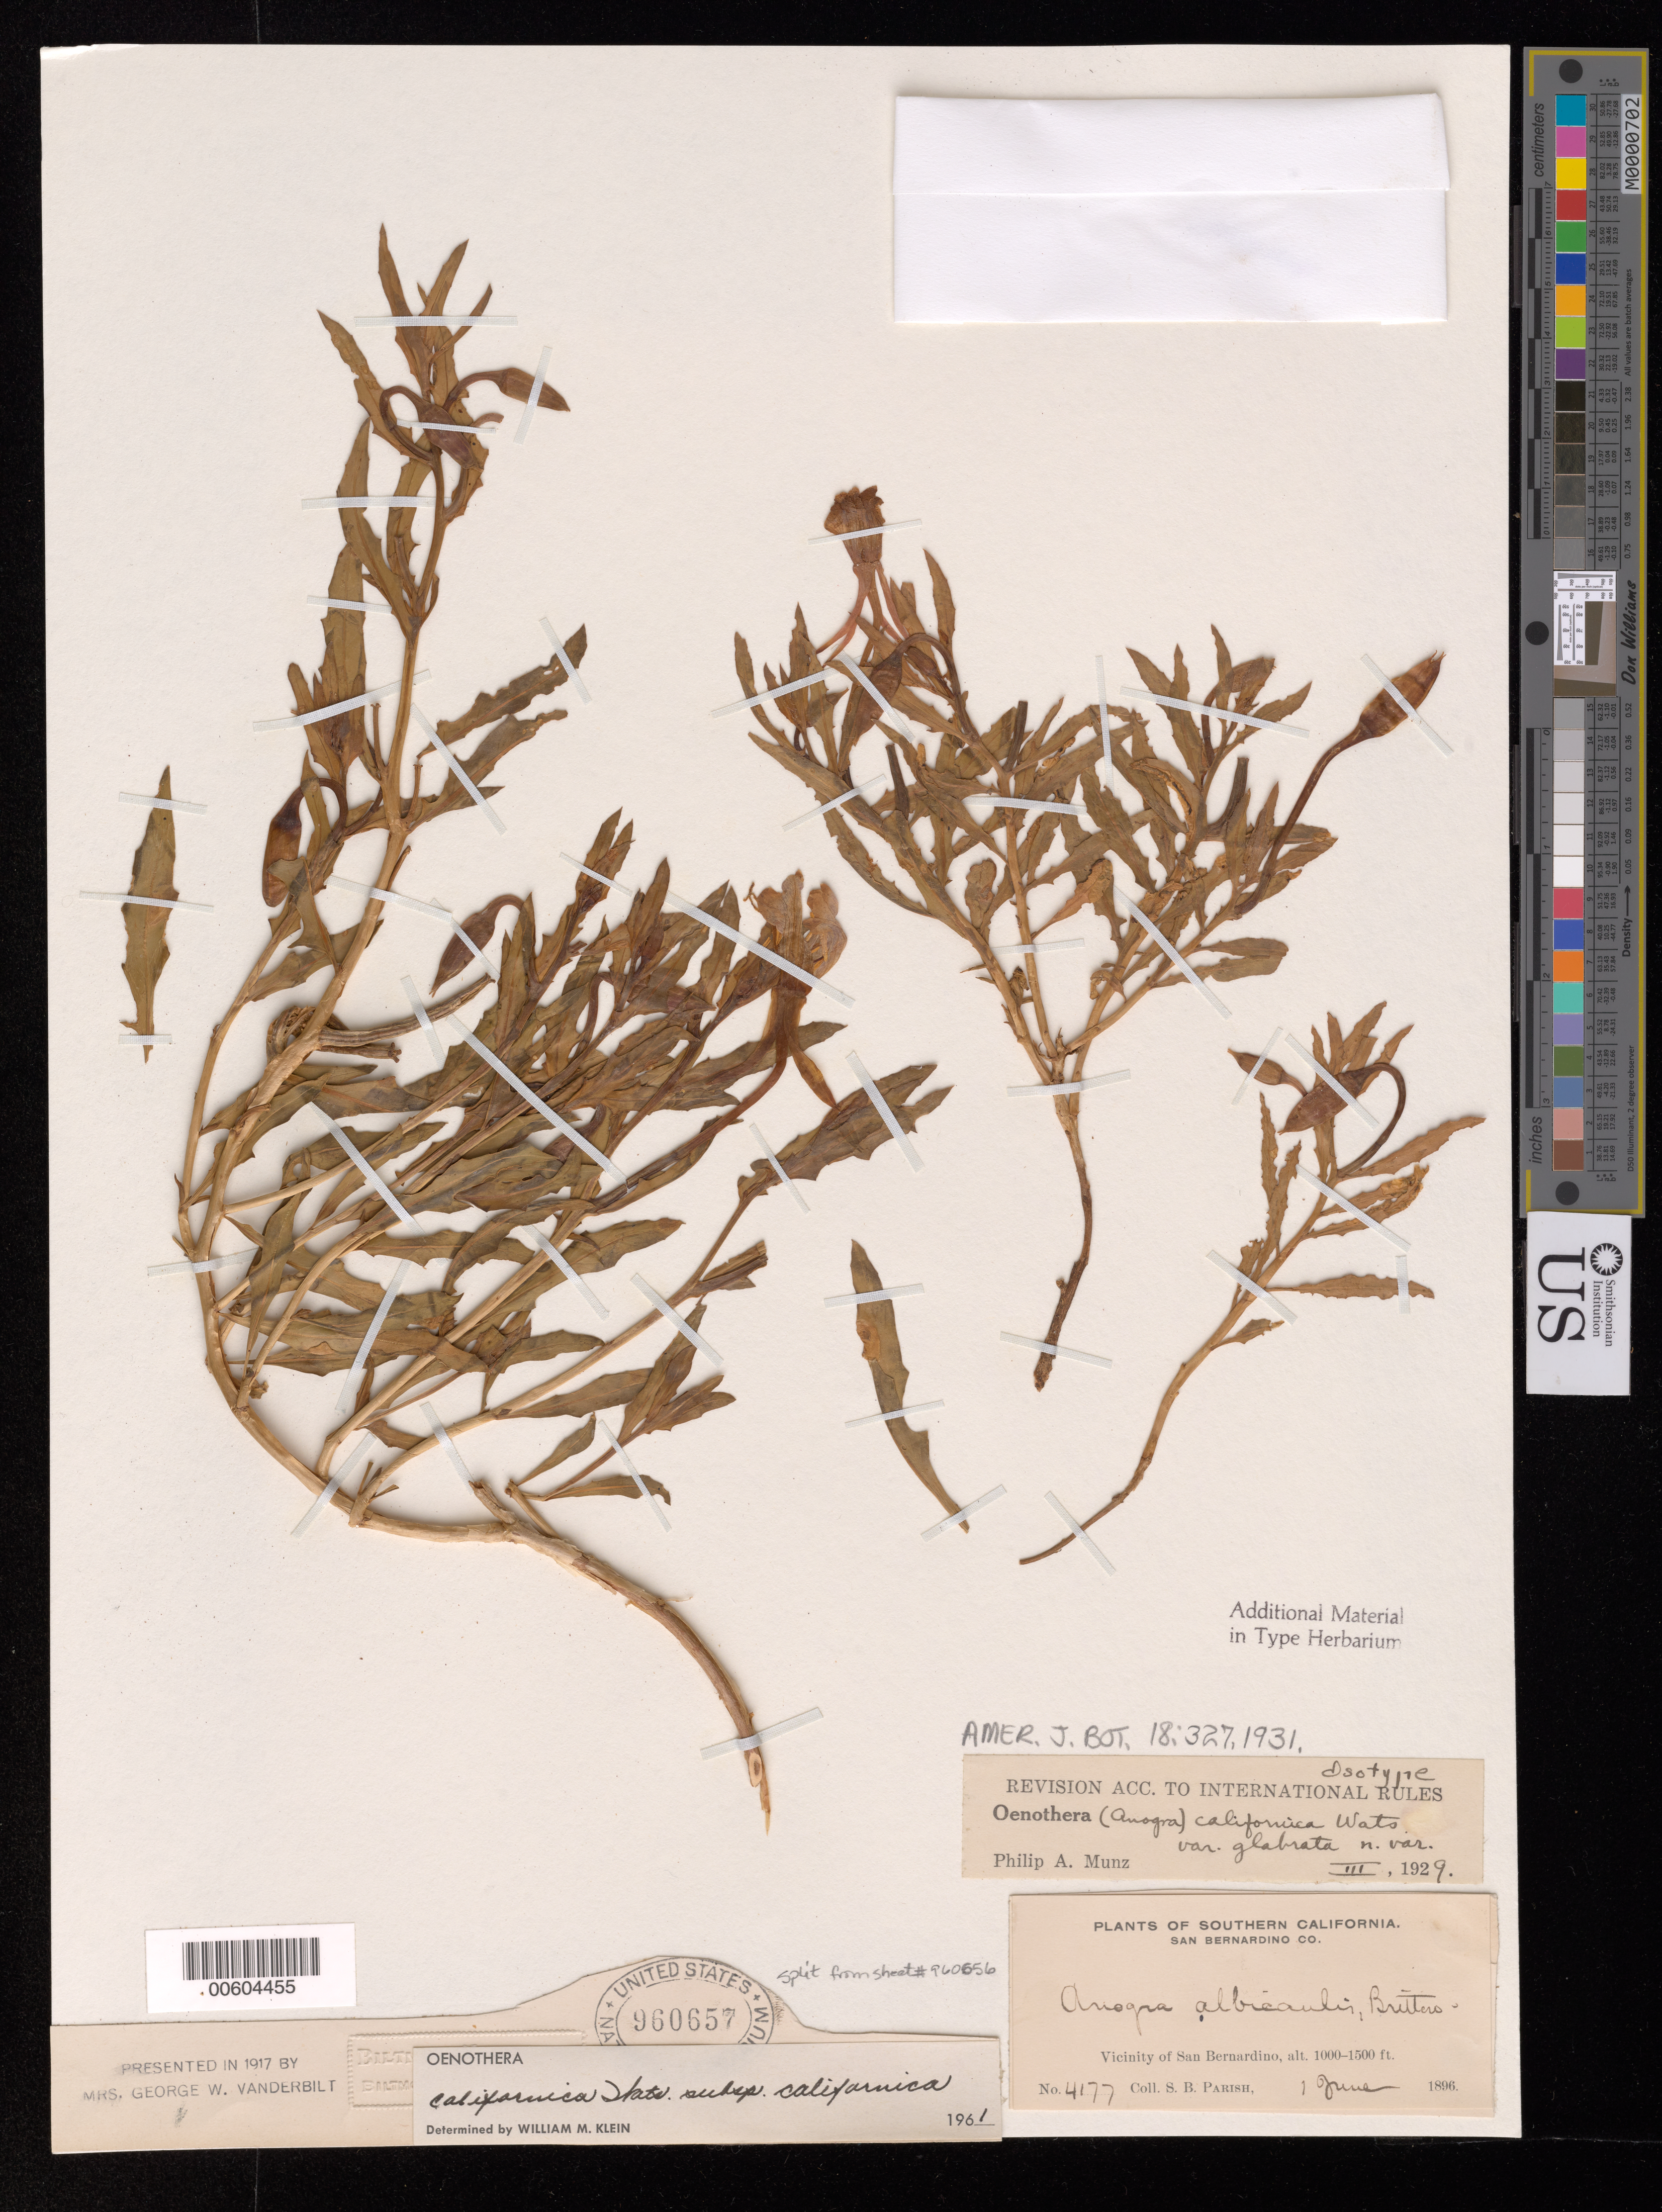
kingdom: Plantae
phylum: Tracheophyta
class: Magnoliopsida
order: Myrtales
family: Onagraceae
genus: Oenothera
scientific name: Oenothera californica var. glabrata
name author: Munz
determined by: Munz, Philip A.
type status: Isotype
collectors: S. B. Parish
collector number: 4177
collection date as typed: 01 Jun 1896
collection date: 1896-06-01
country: United States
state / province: California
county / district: San Bernardino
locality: San Bernardino vicinity.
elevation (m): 305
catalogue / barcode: US 960657